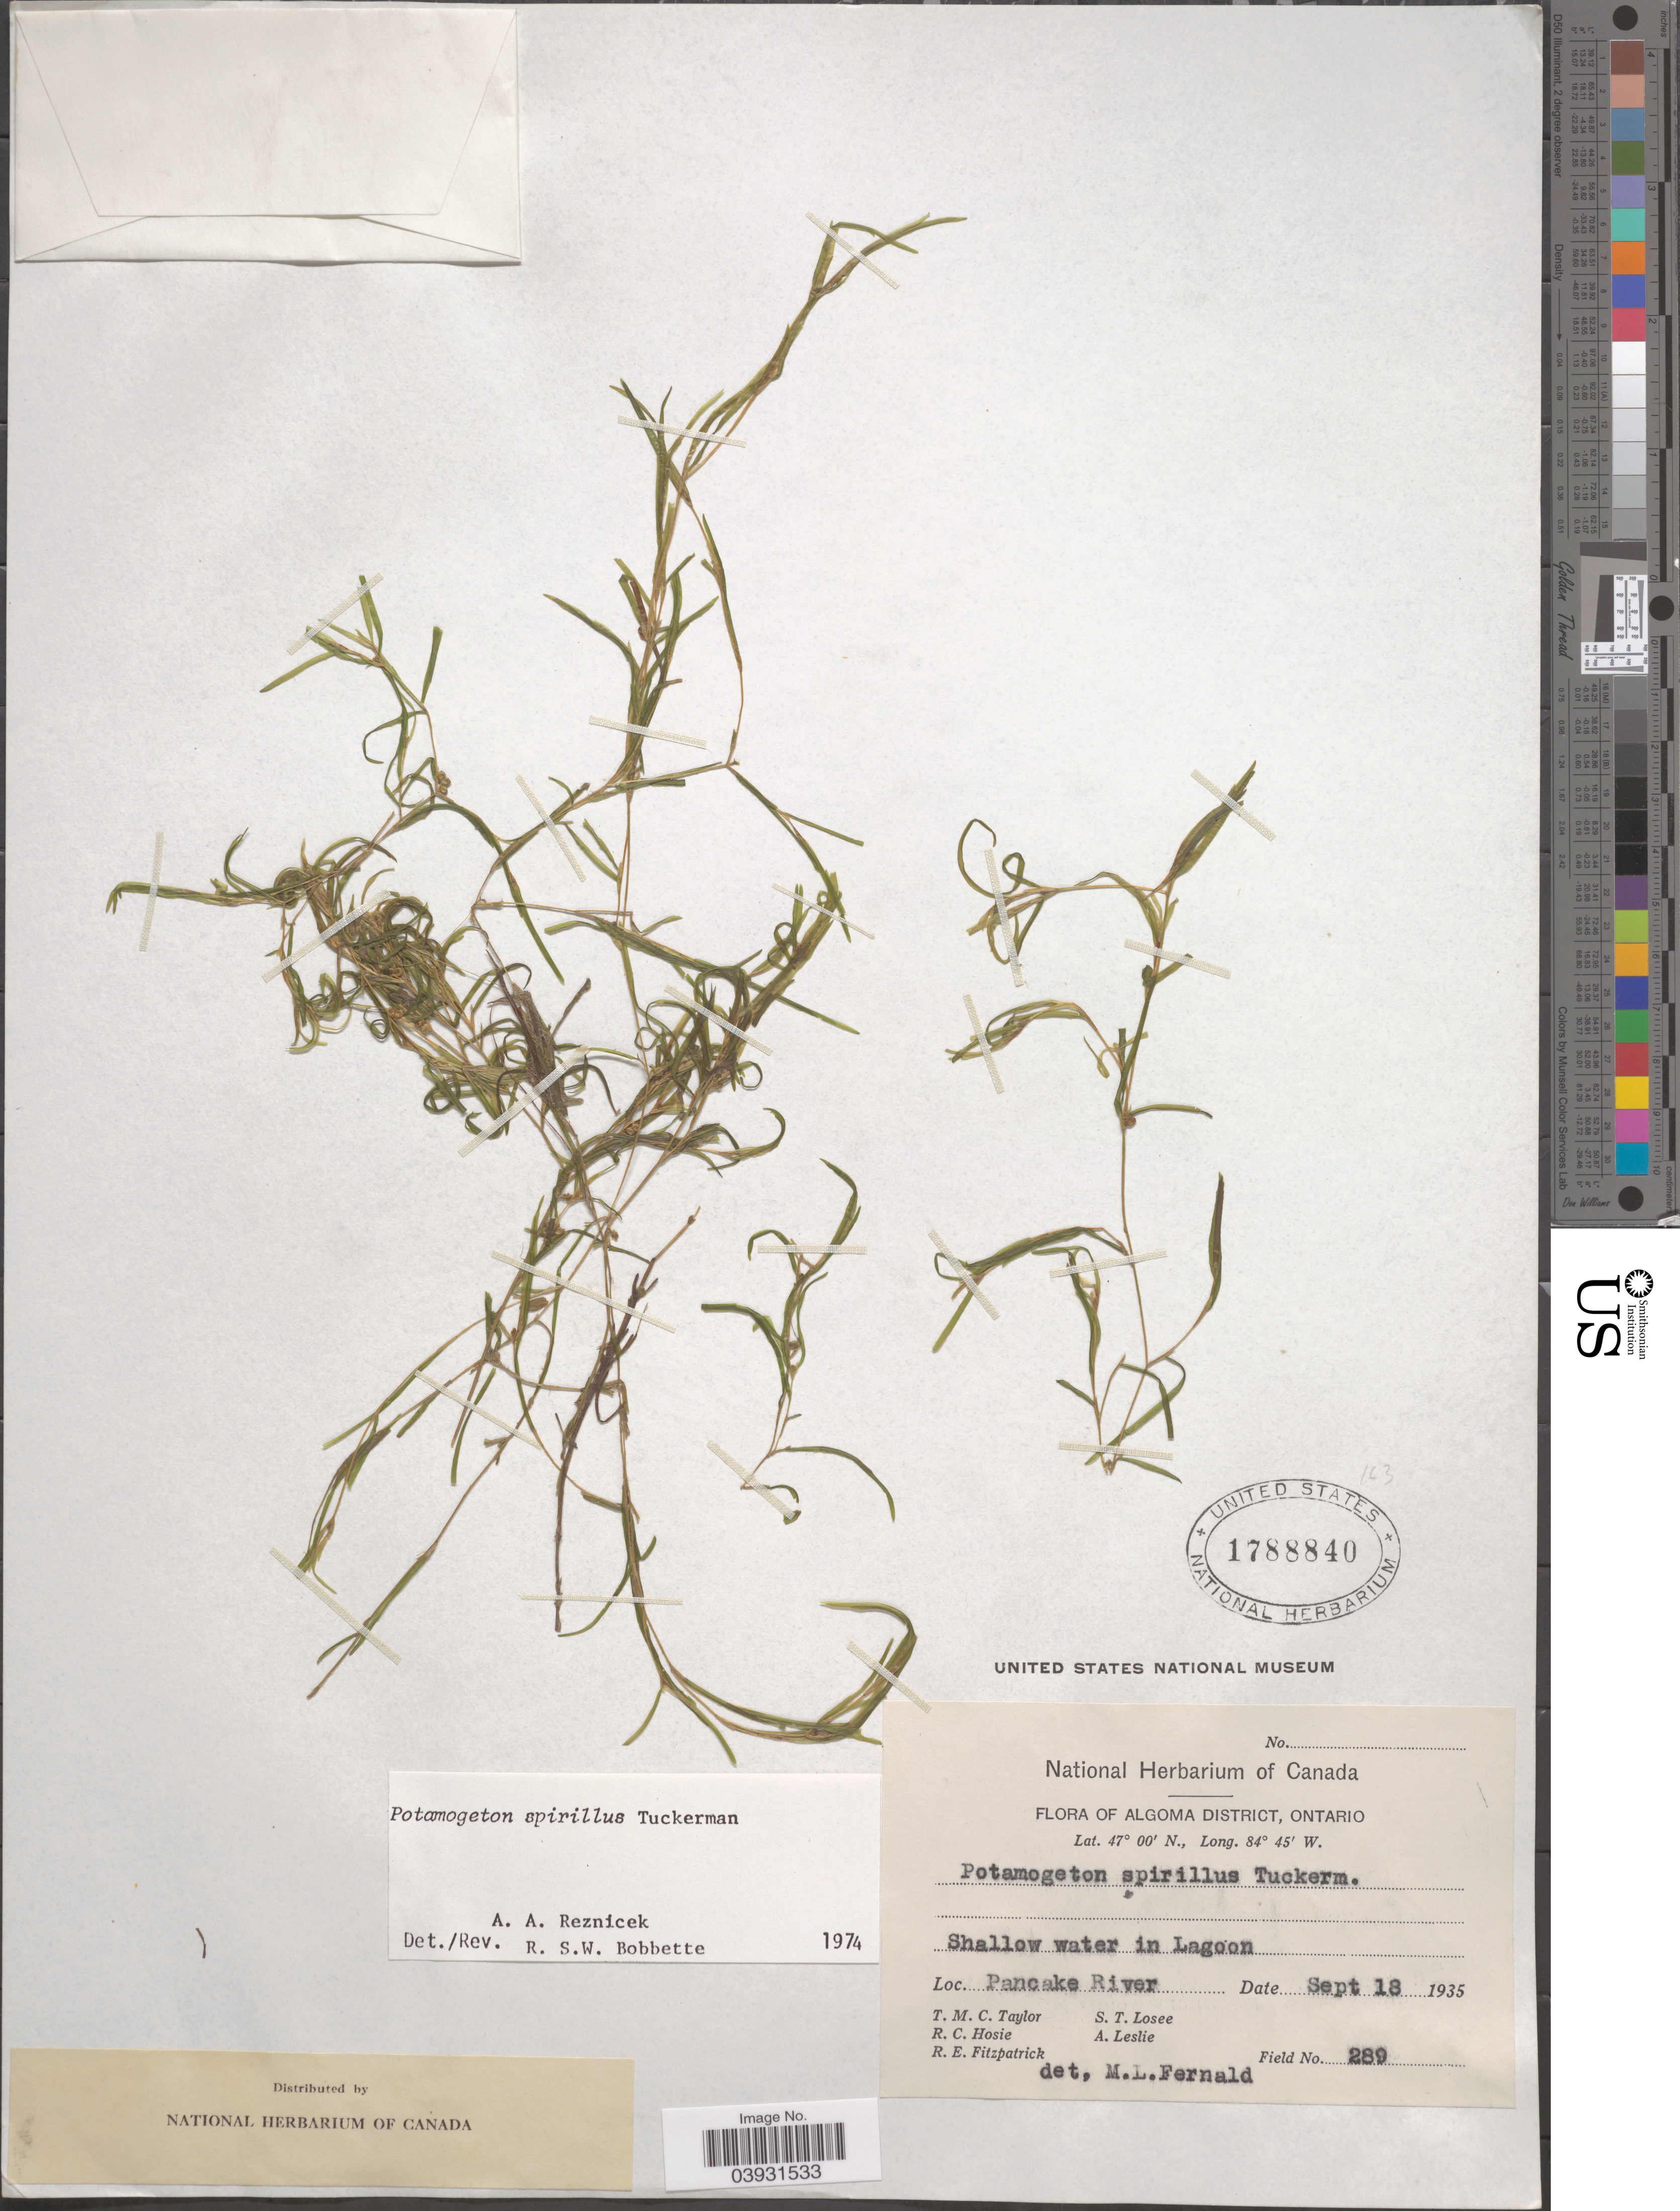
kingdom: Plantae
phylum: Tracheophyta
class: Liliopsida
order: Alismatales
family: Potamogetonaceae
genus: Potamogeton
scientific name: Potamogeton spirillus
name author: Tuck.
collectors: T. M. C. Taylor, R. Hosie, R. Fitzpatrick, S. Losee & A. Leslie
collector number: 289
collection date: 1935-09-18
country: Canada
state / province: Ontario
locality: Algoma District. Pancake River.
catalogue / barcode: US 1788840